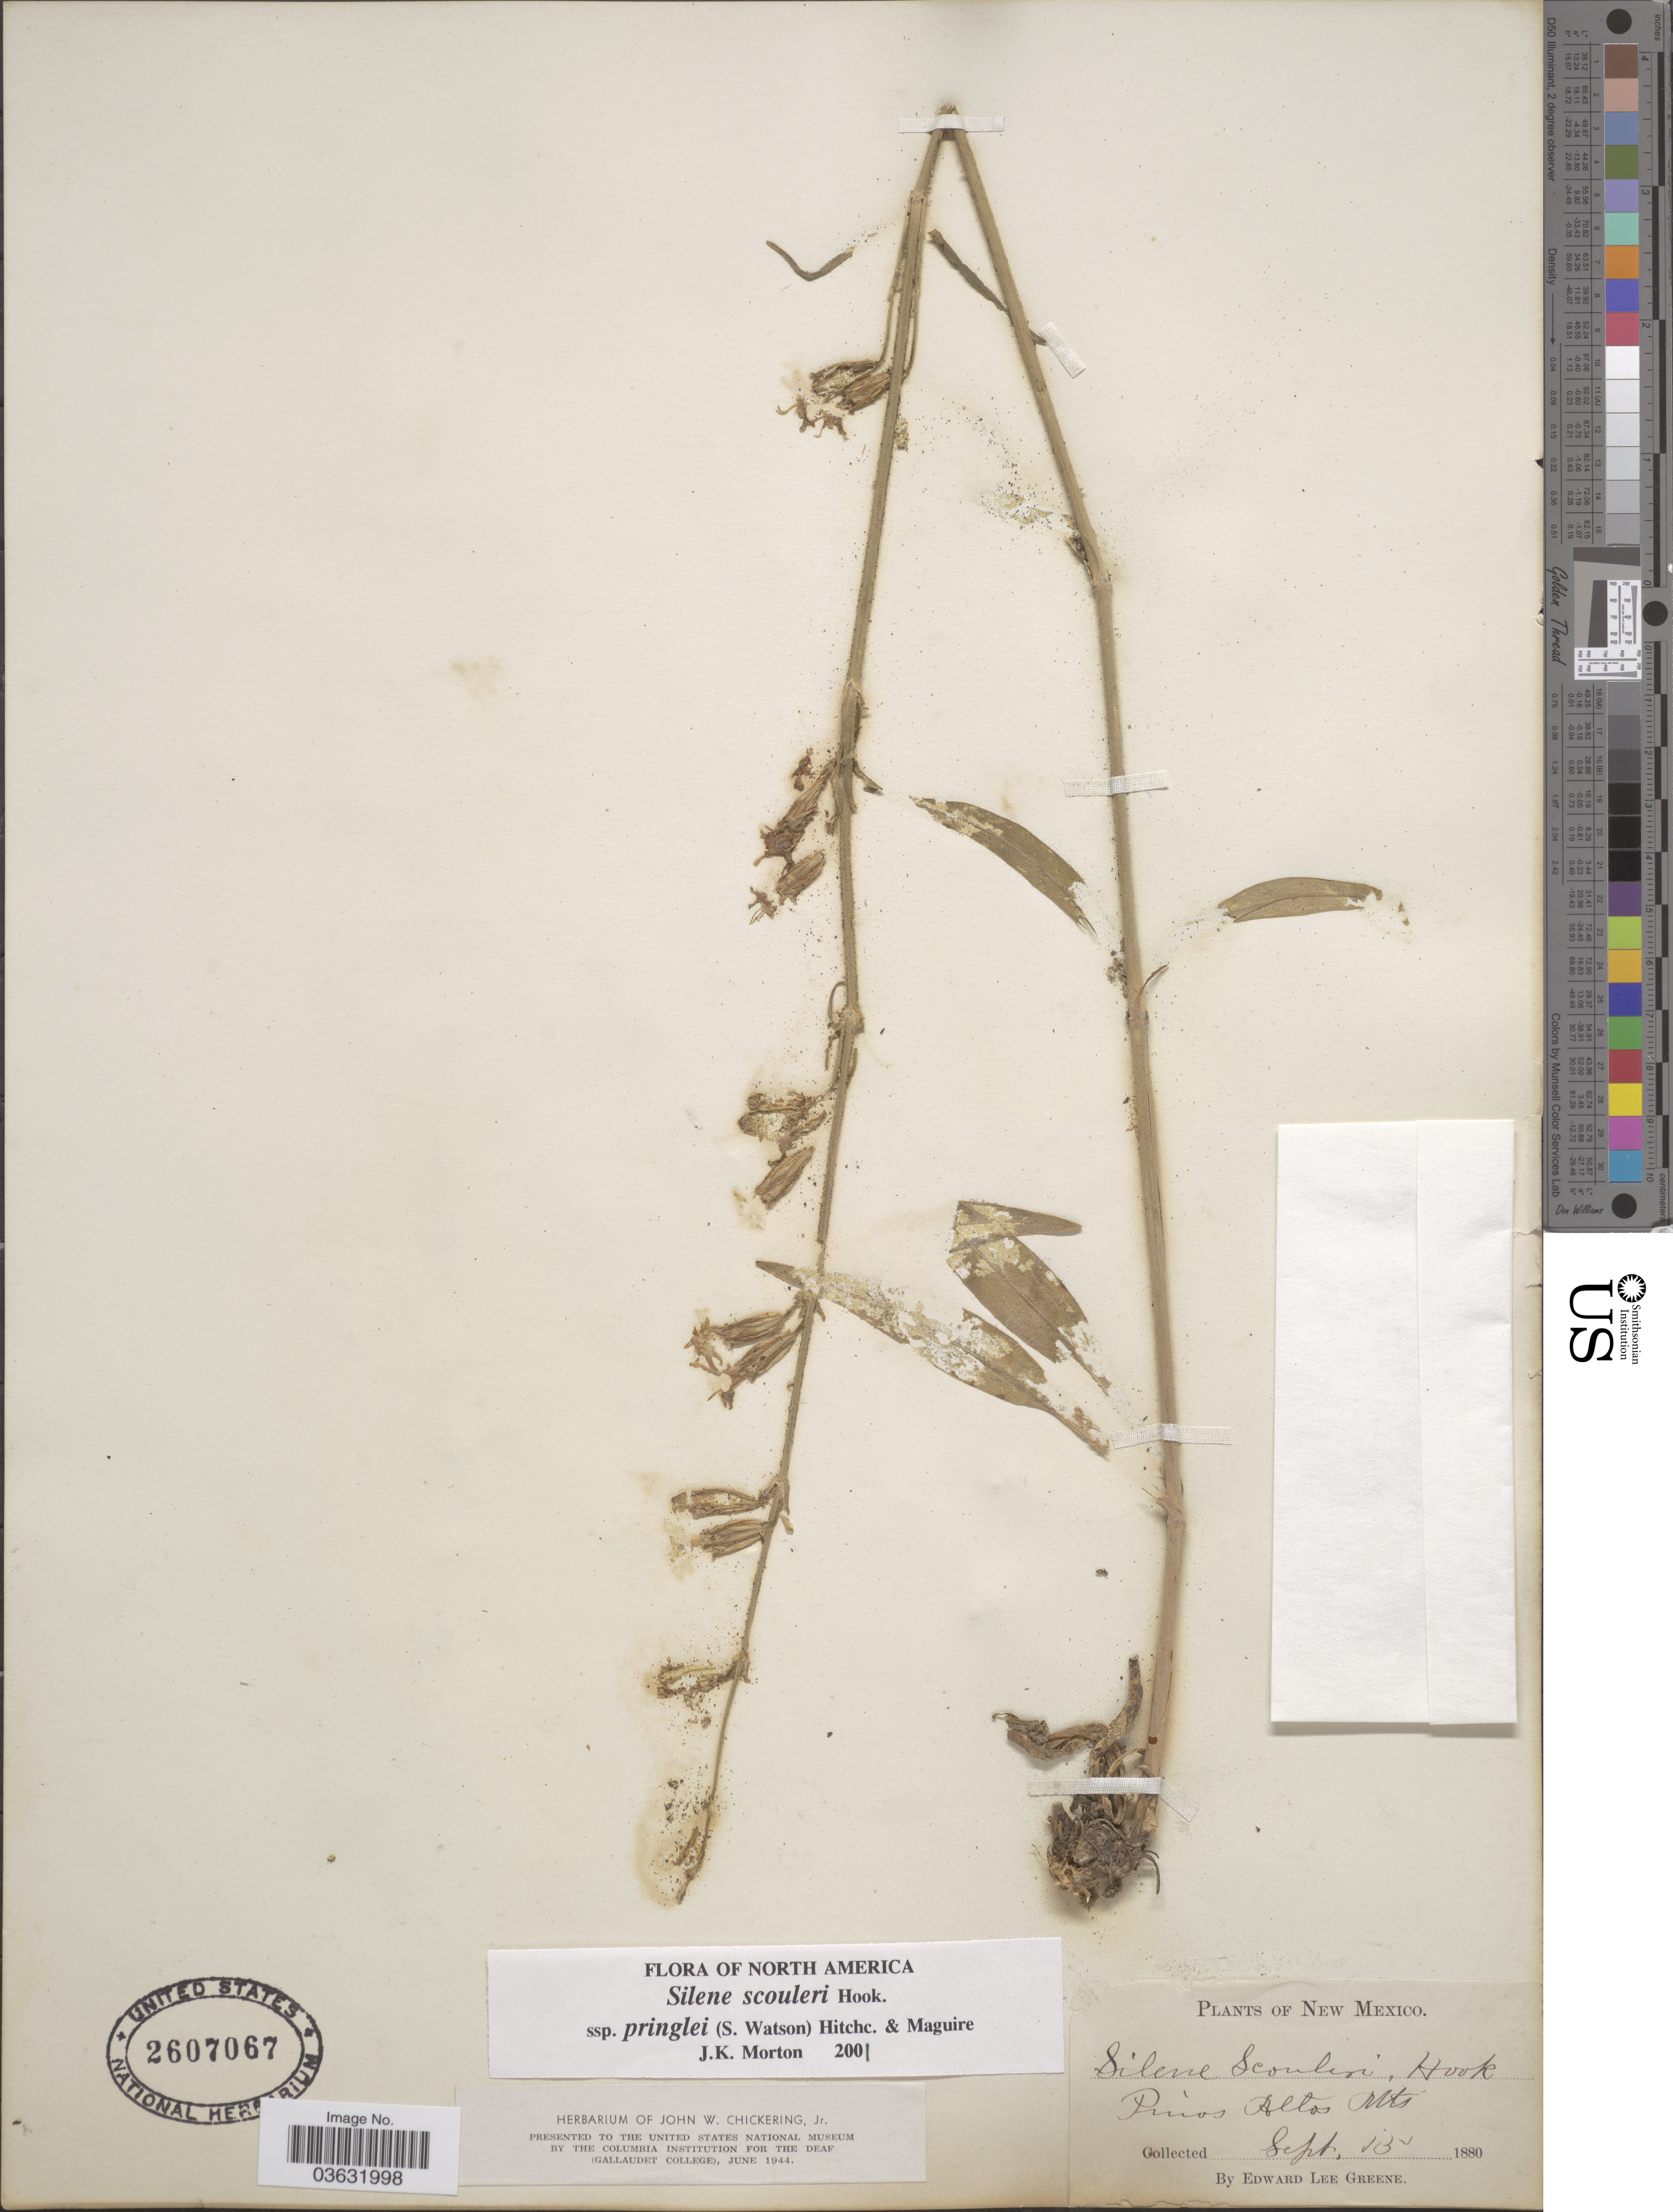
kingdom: Plantae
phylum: Tracheophyta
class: Magnoliopsida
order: Caryophyllales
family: Caryophyllaceae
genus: Silene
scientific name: Silene scouleri var. concolor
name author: (Greene) C.L. Hitchc. & Maguire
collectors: E. L. Greene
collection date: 1880-09-15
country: United States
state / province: New Mexico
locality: Pinos Altos Mts.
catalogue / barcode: US 2607067